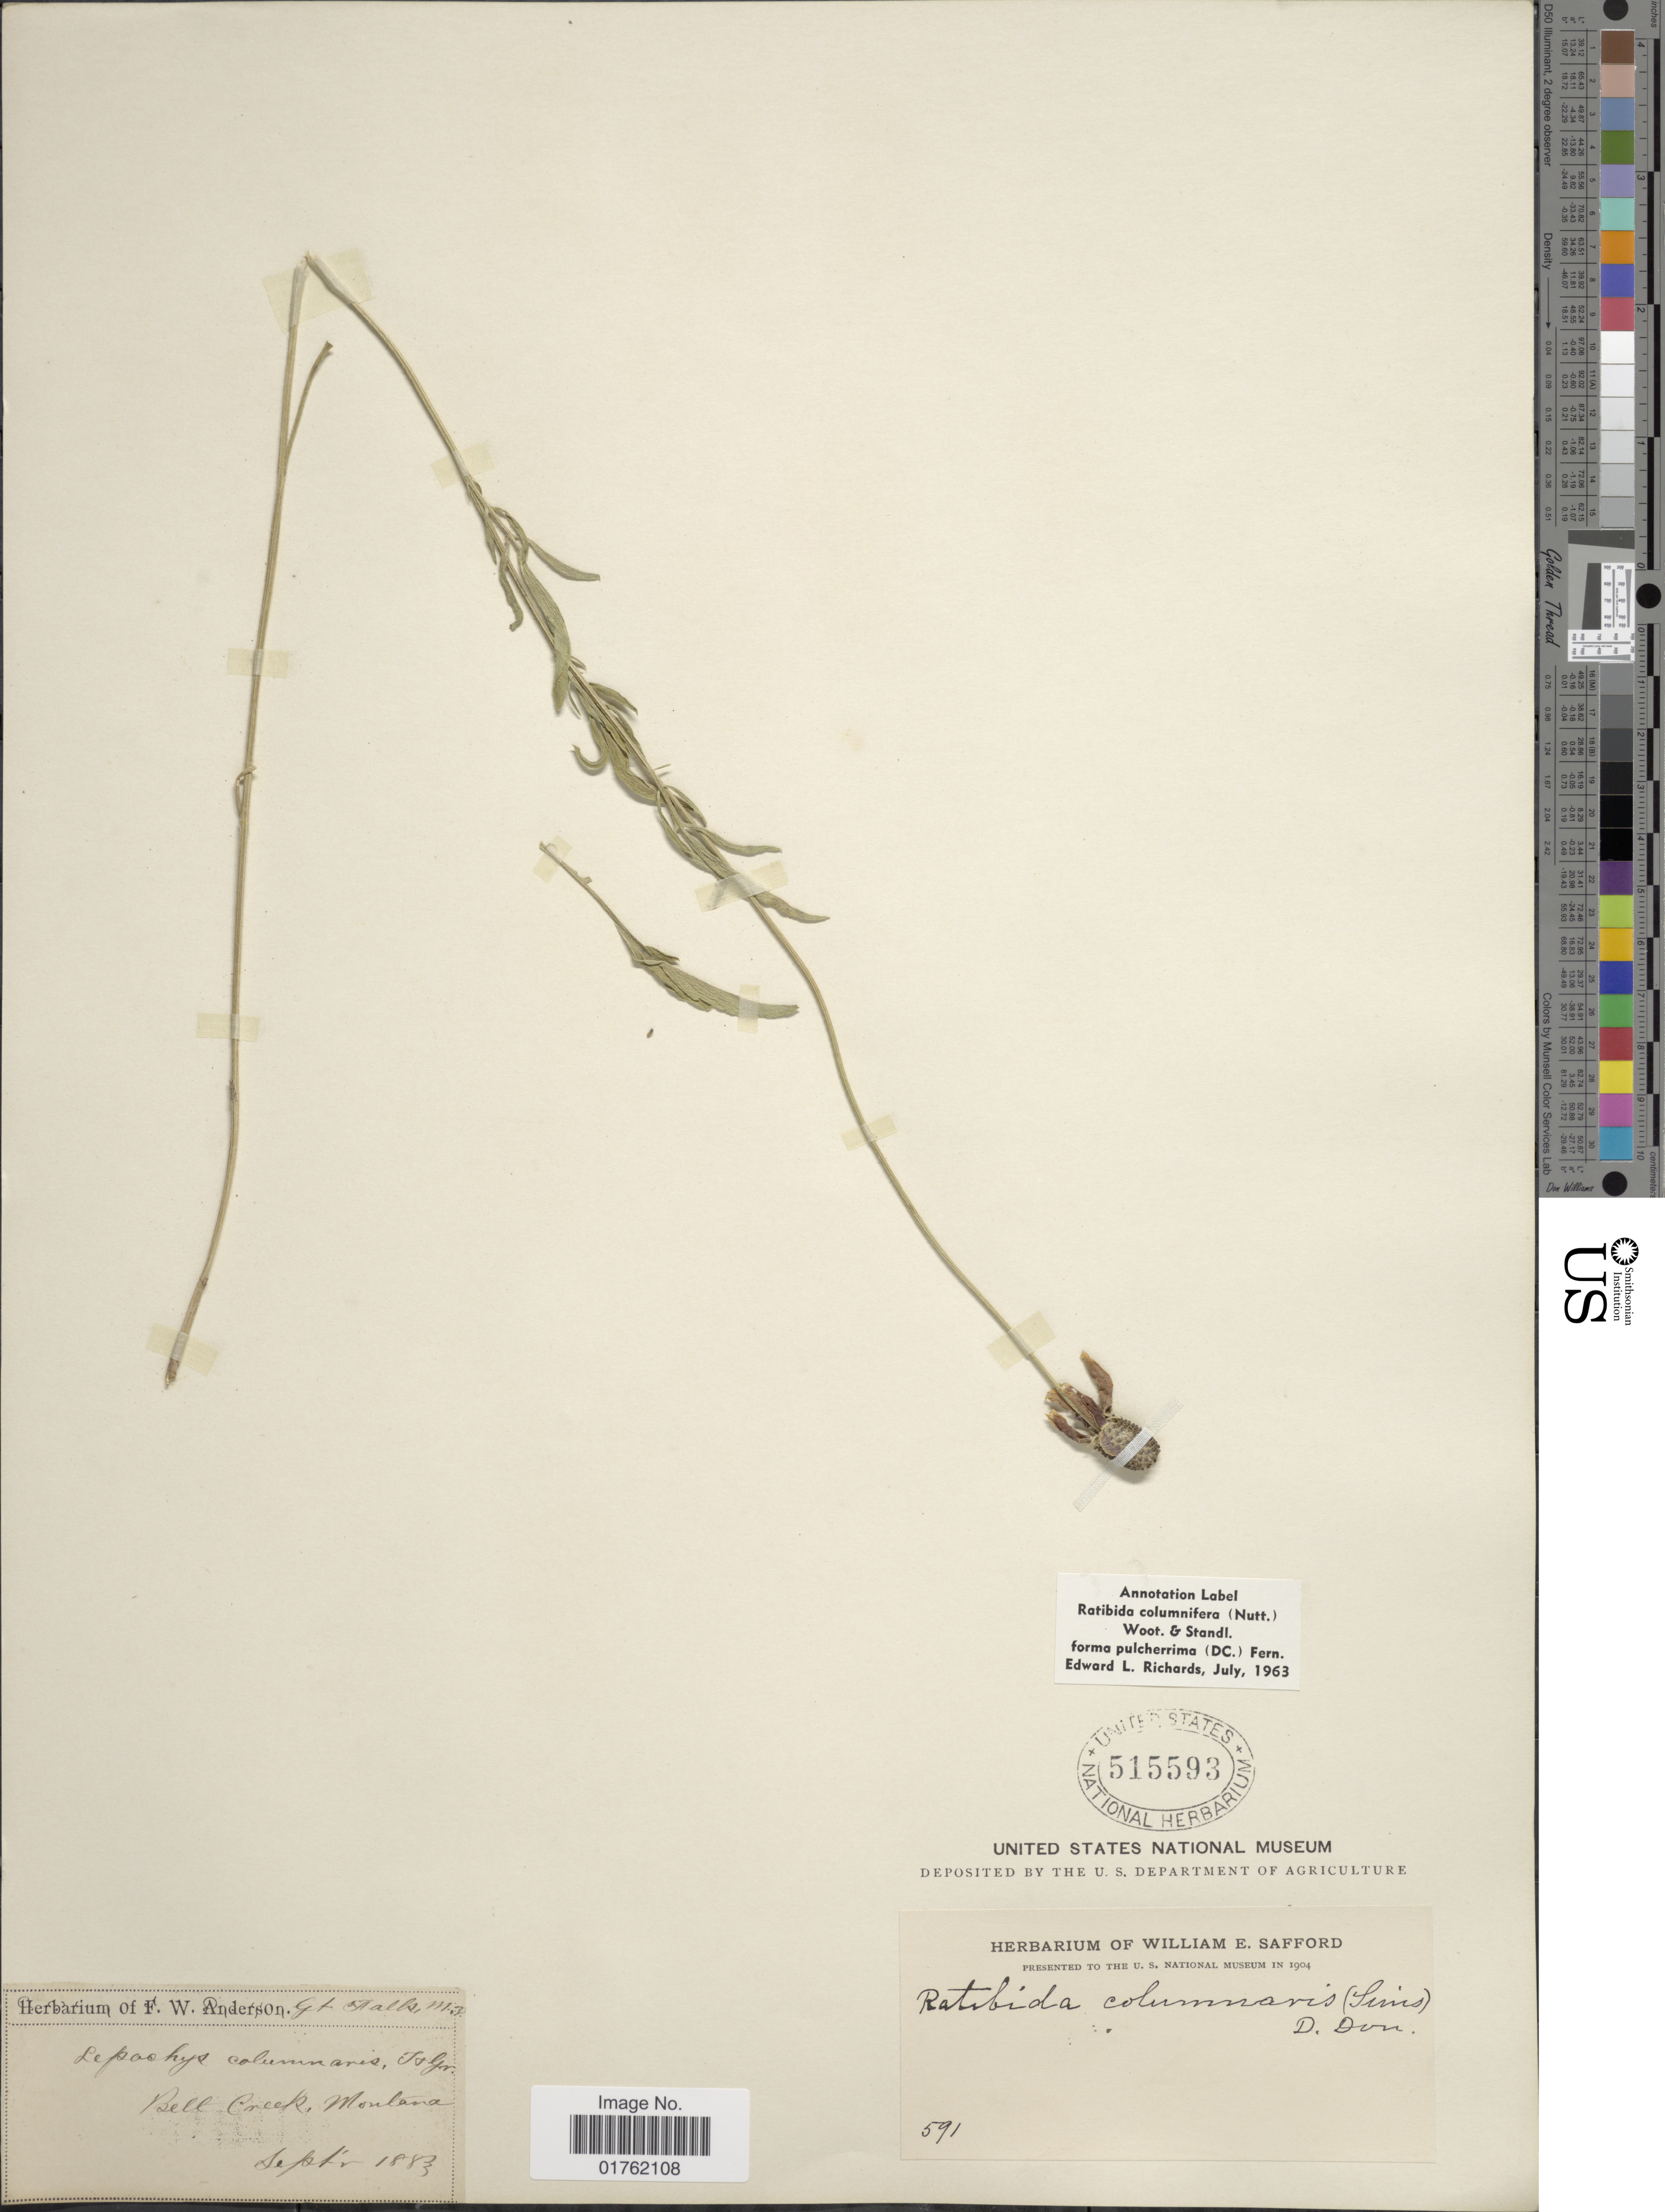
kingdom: Plantae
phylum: Tracheophyta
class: Magnoliopsida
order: Asterales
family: Asteraceae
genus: Ratibida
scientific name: Ratibida columnaris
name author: (Pursh) D. Don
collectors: ex herb. F.W. Anderson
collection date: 1883-09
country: United States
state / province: Montana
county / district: Rosebud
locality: Bell Creek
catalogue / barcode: US 515593